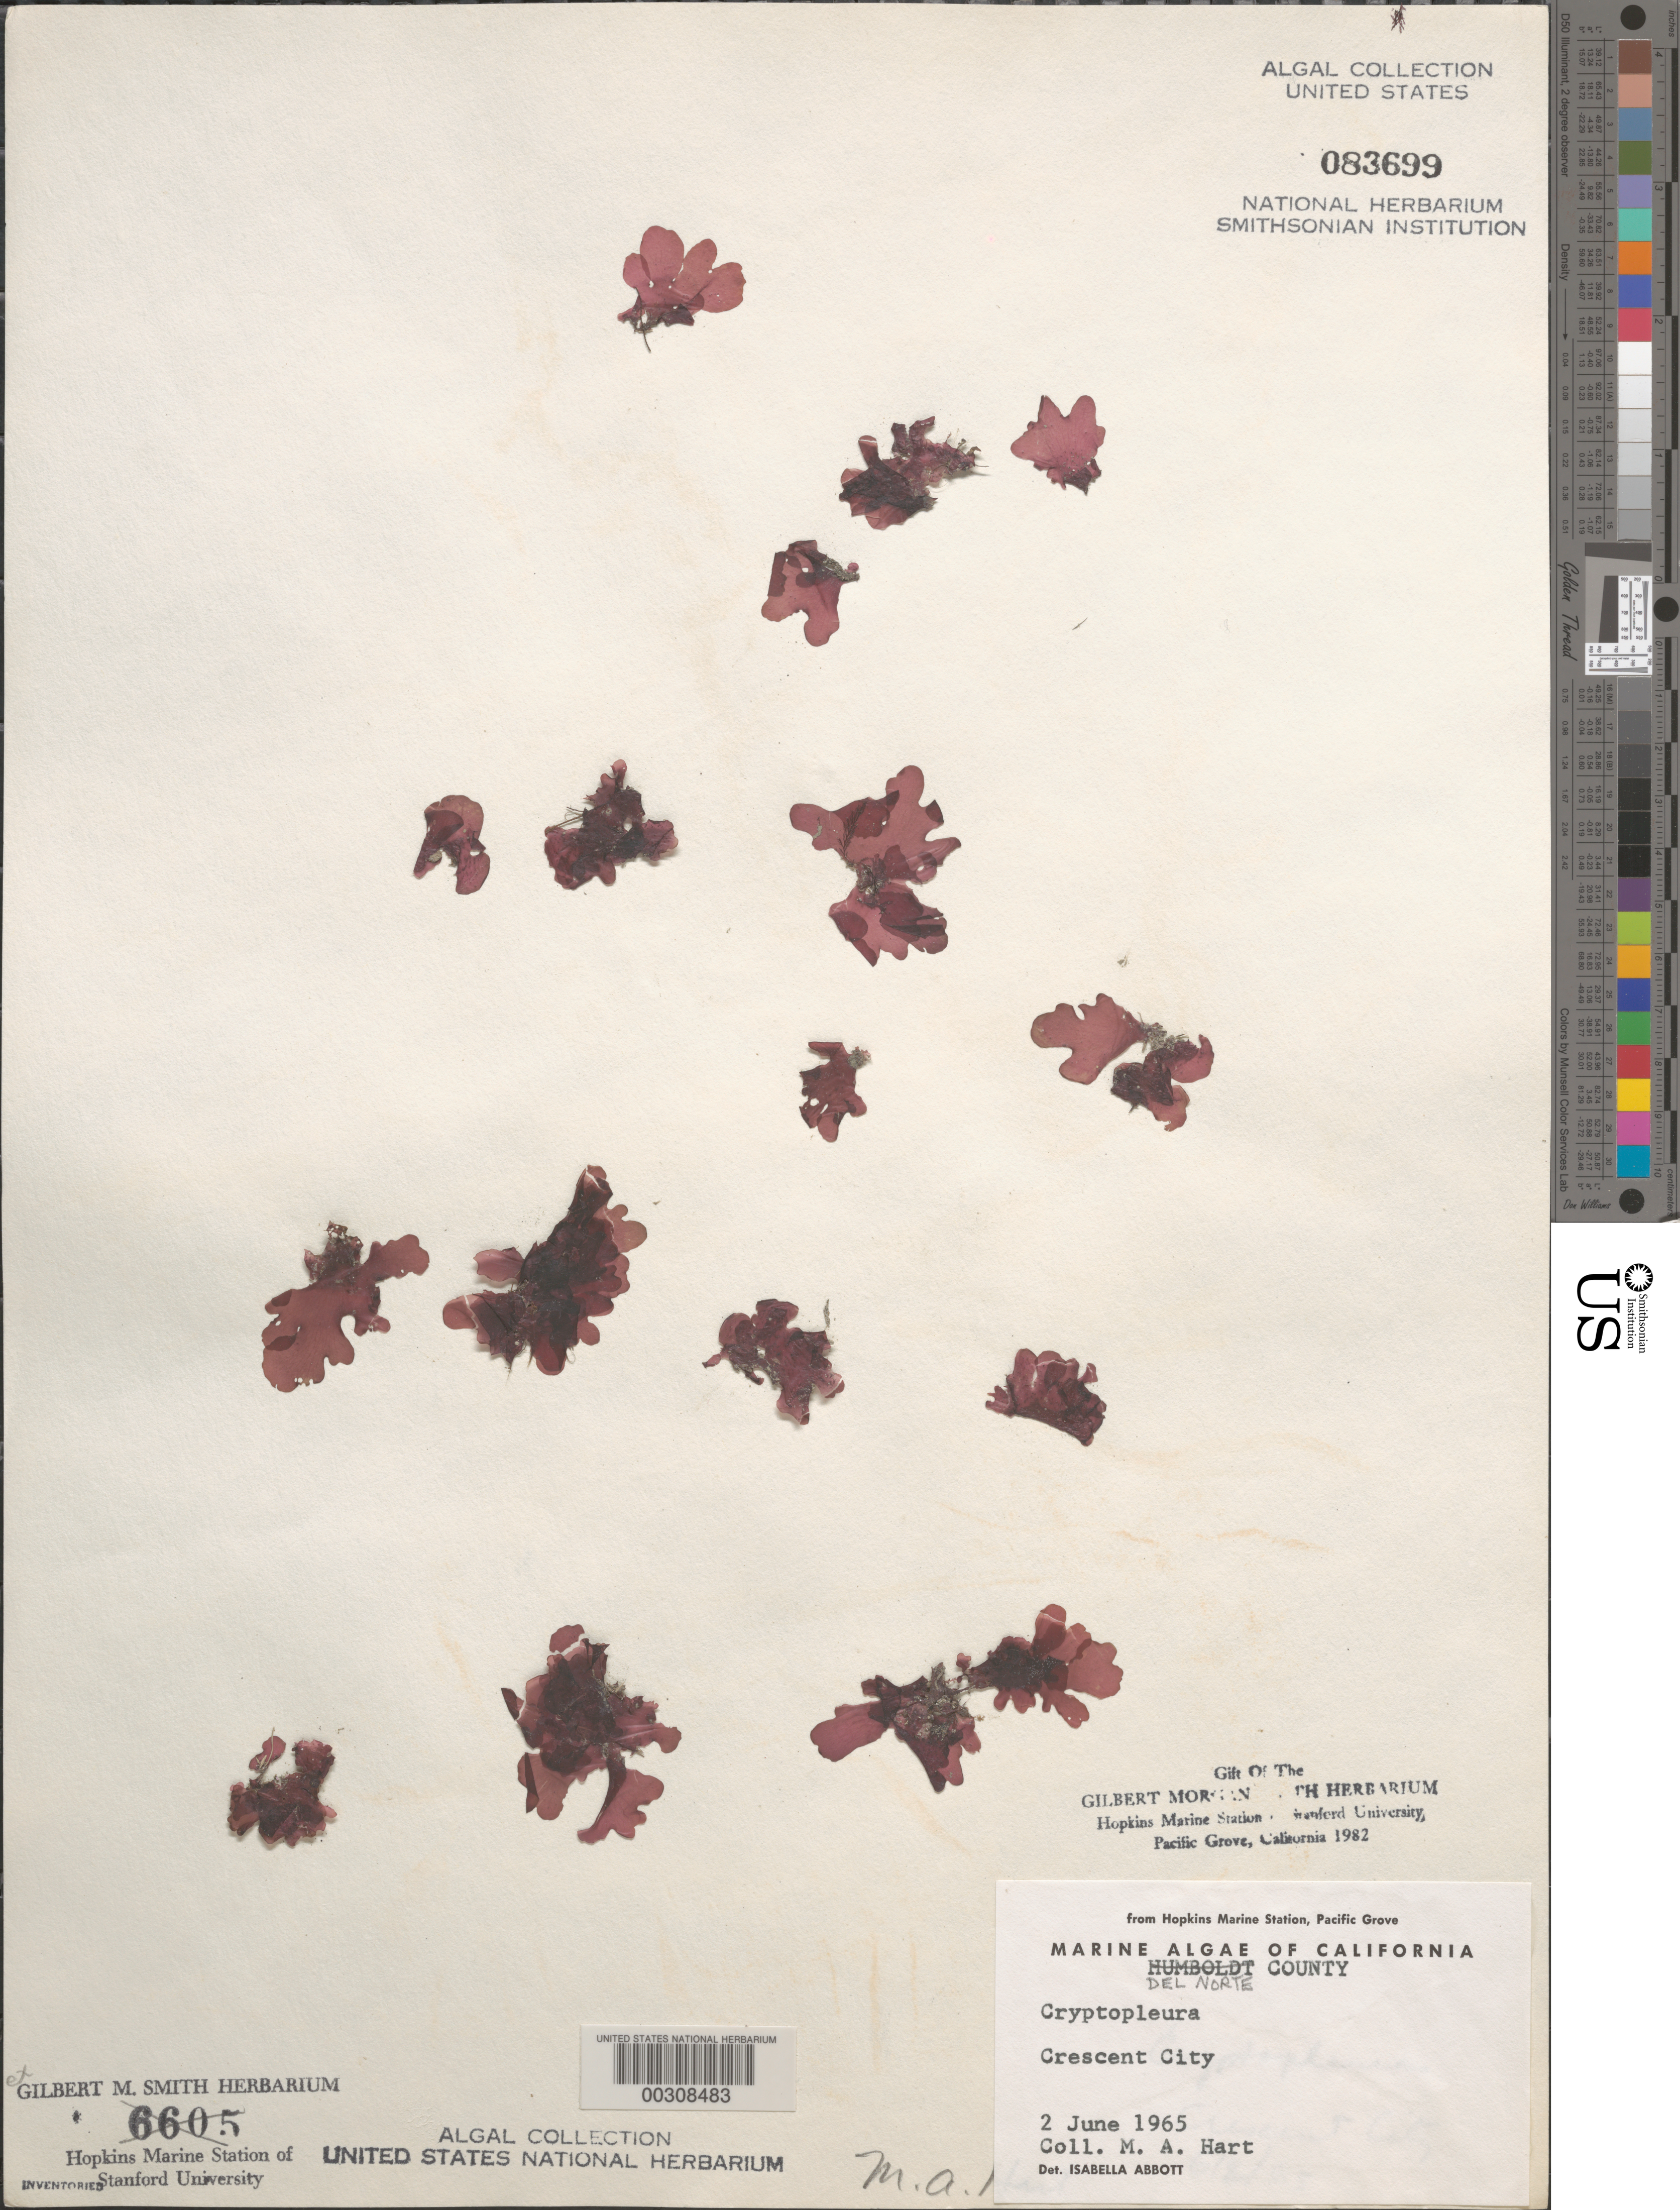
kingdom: Plantae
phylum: Rhodophyta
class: Florideophyceae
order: Ceramiales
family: Delesseriaceae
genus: Cryptopleura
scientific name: Cryptopleura sp.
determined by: Abbott, Isabella A.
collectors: M. A. Hart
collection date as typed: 02 Jun 1965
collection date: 1965-06-02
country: United States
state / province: California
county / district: Del Norte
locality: Crescent City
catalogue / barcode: US 83699